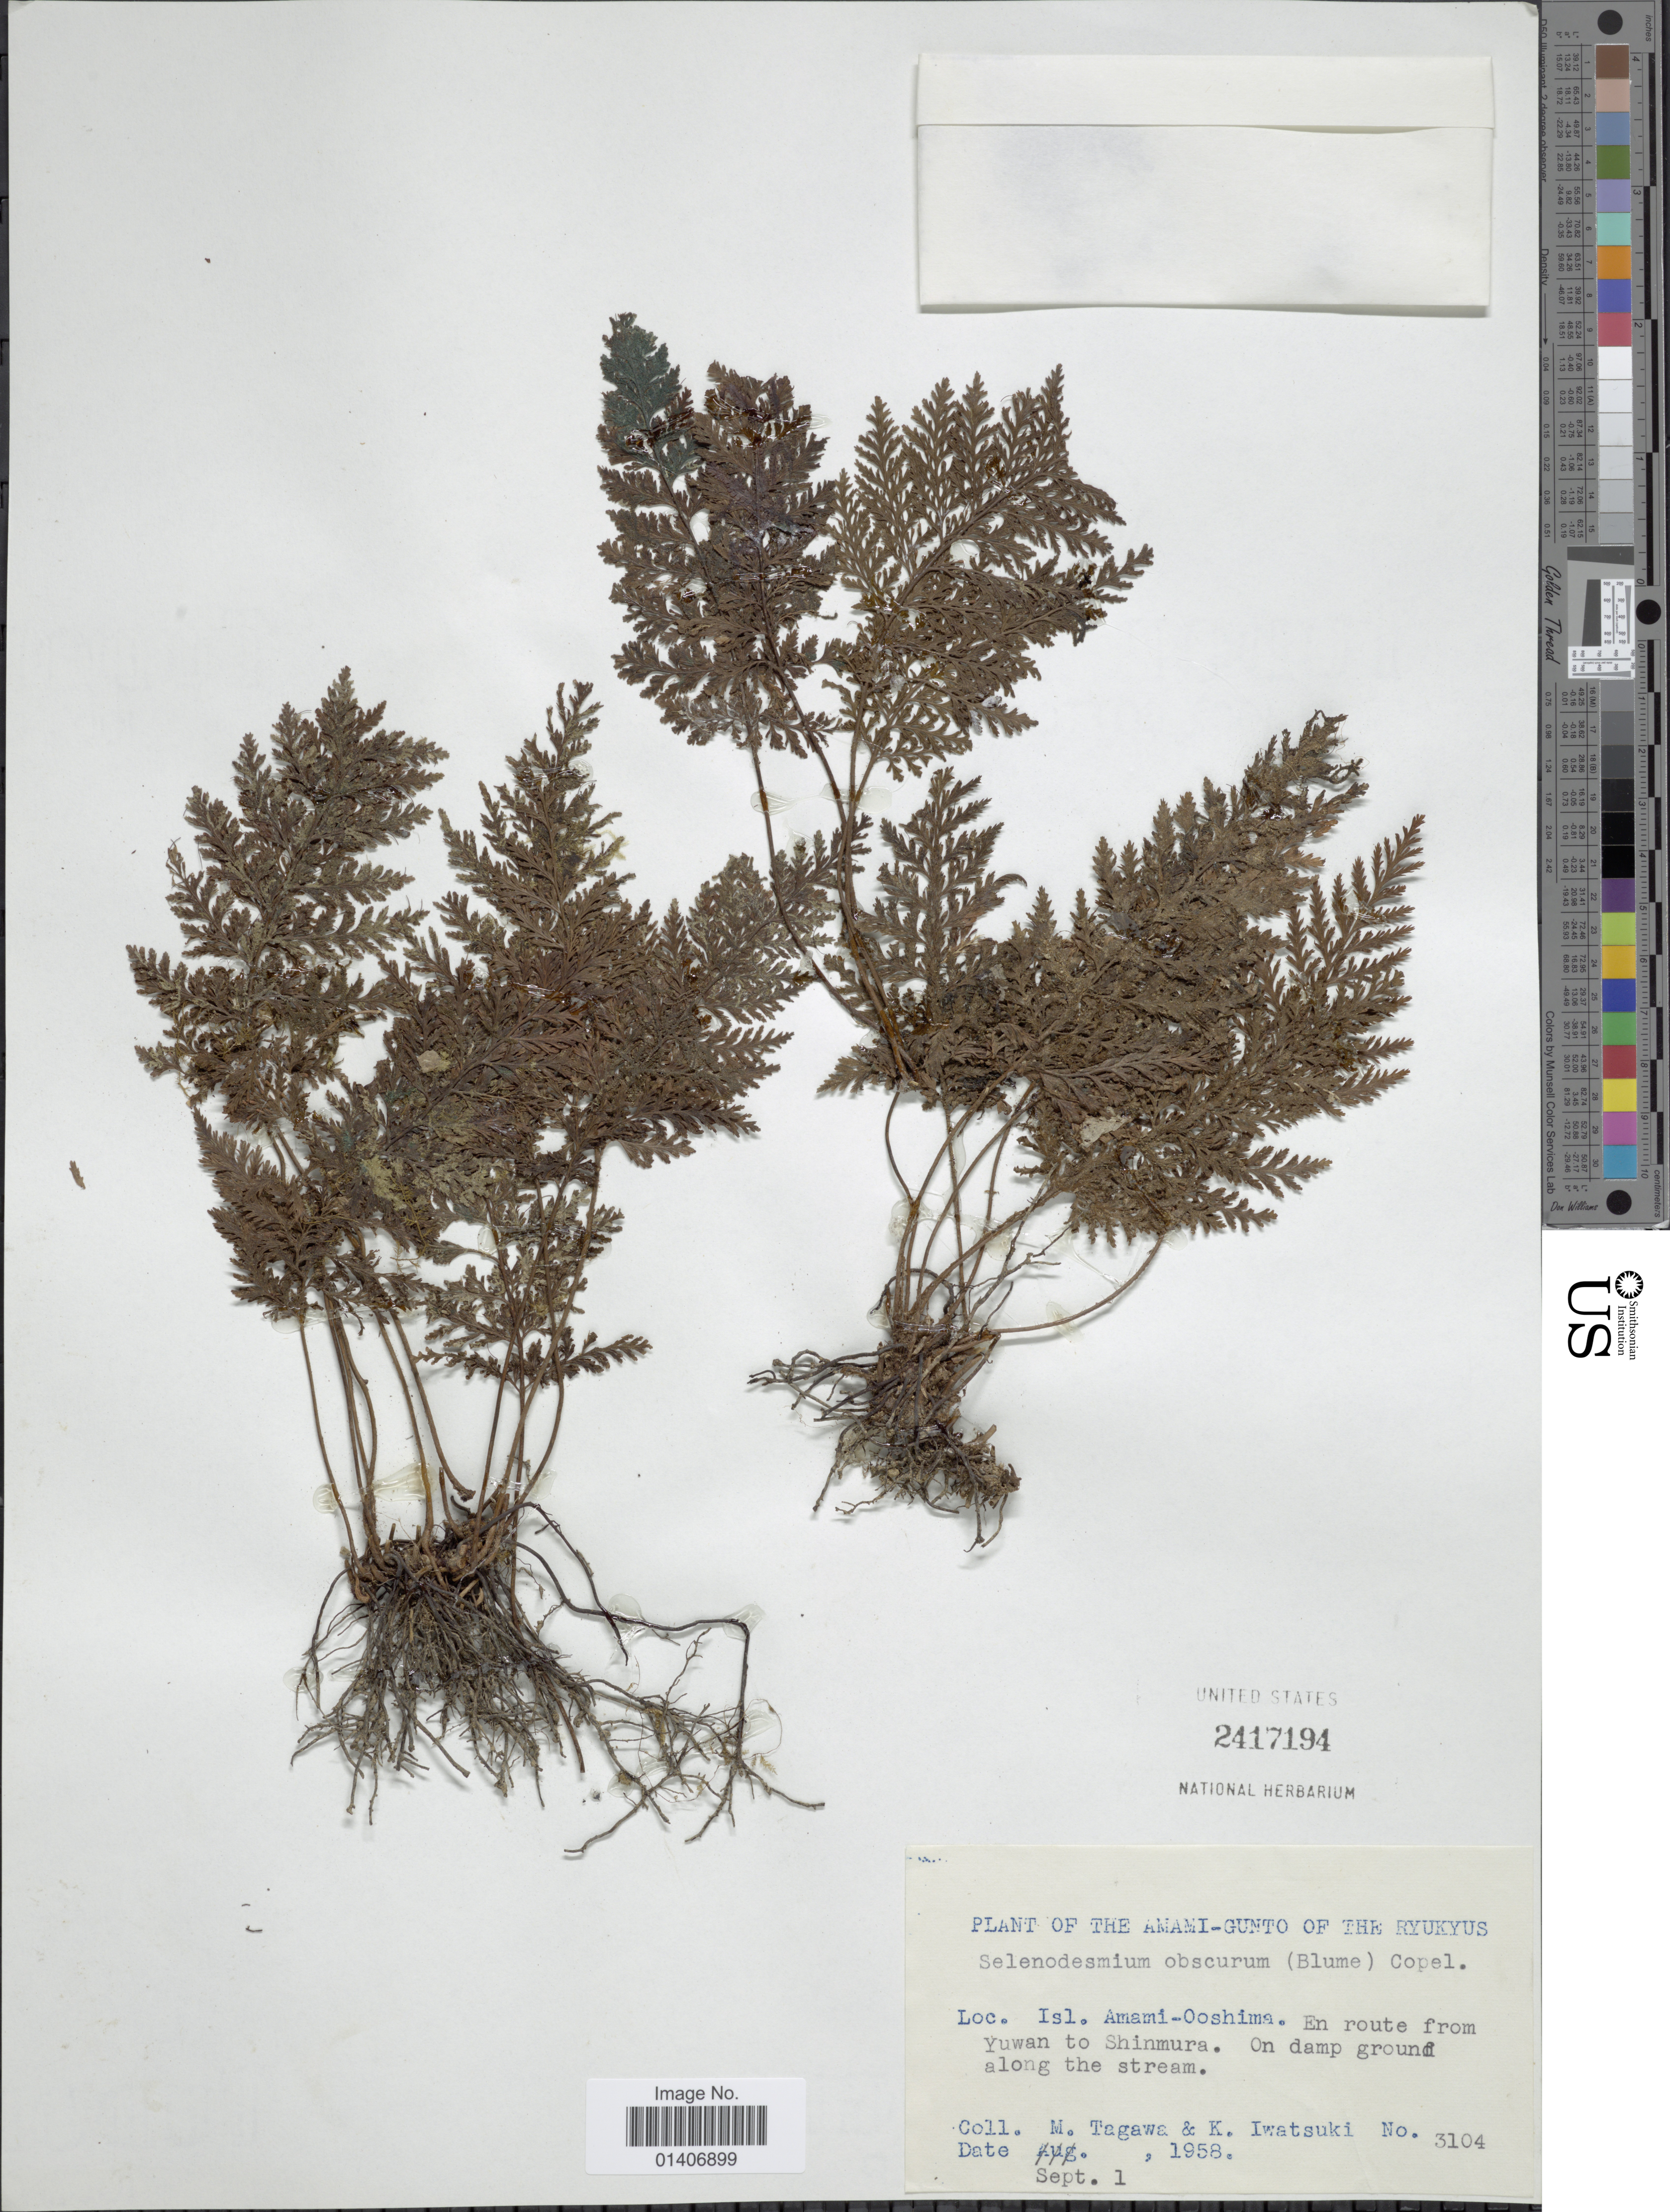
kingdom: Plantae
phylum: Tracheophyta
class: Polypodiopsida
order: Hymenophyllales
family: Hymenophyllaceae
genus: Abrodictyum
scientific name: Abrodictyum obscurum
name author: (Blume) Ebihara & K. Iwats.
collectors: M. Tagawa & K. Iwatsuki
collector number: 3104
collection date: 1958-09-01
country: Japan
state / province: Okinawa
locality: The Amami-Gunto of the Ryukyus, Isl. Amami-Ooshima. En route from Yuwan to Shinmura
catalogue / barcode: US 2417194